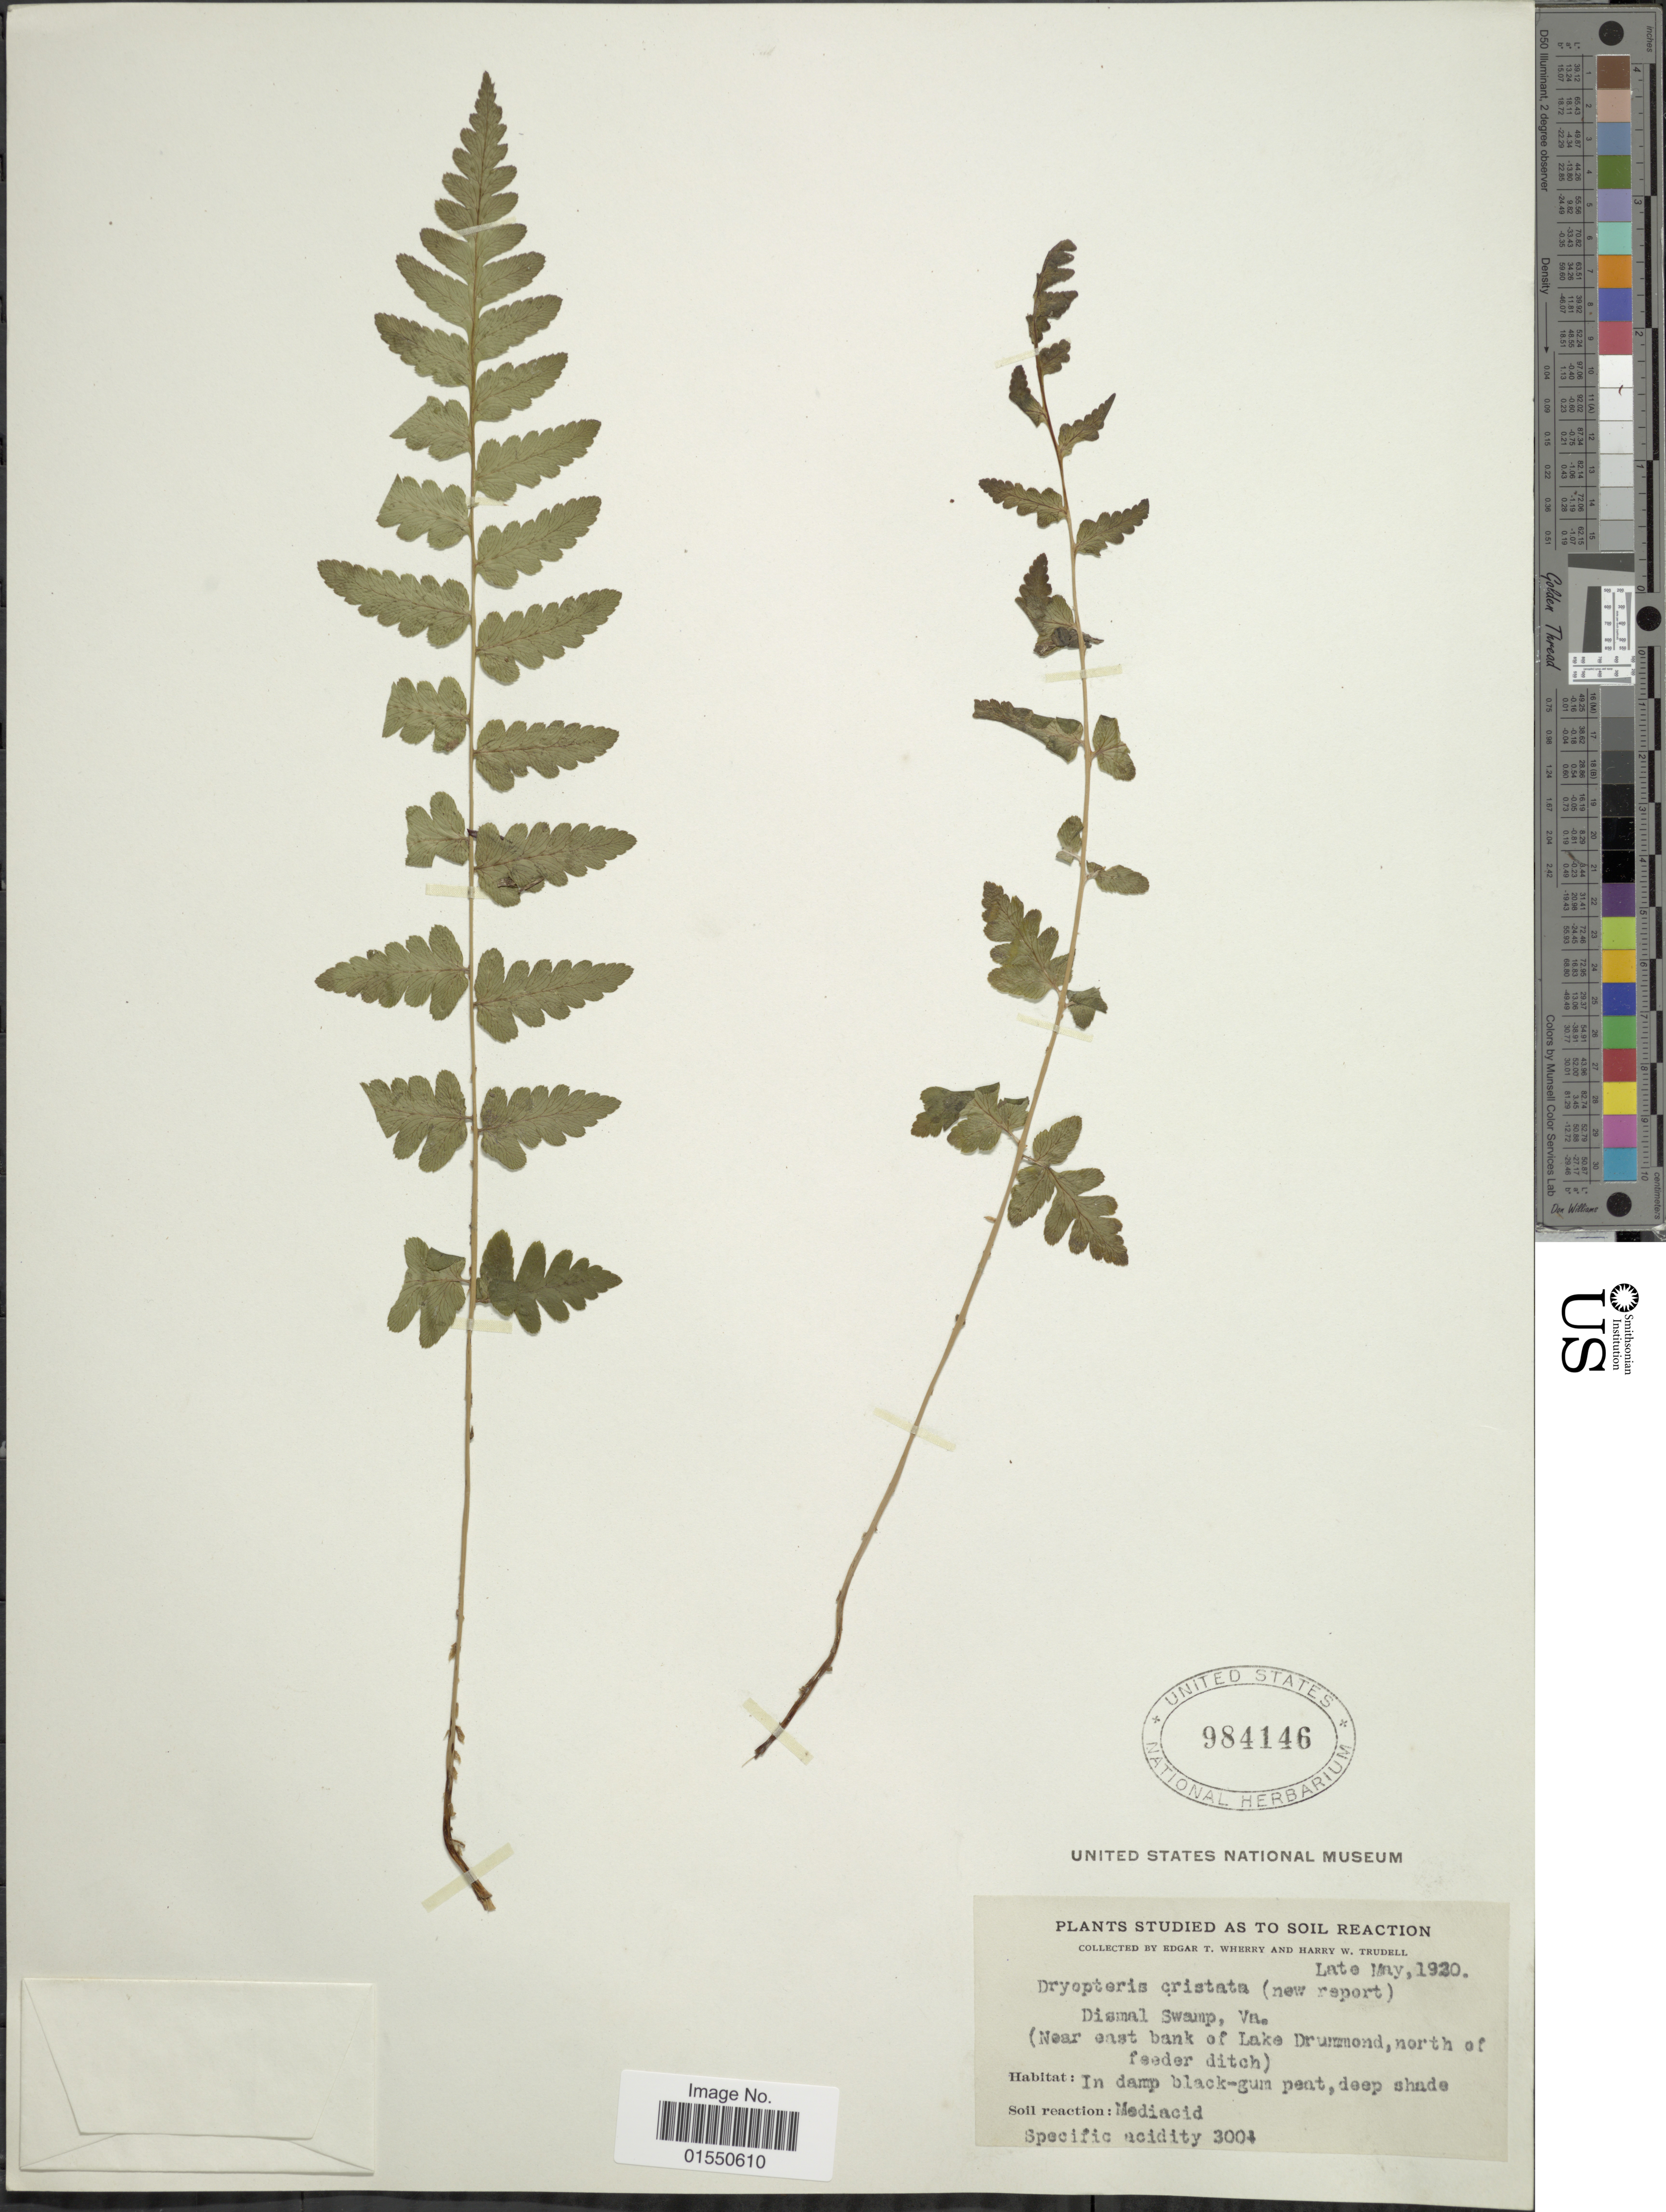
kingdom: Plantae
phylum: Tracheophyta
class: Polypodiopsida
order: Polypodiales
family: Dryopteridaceae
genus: Dryopteris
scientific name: Dryopteris cristata var. spinulosa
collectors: E. T. Wherry & H. Trudell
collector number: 3004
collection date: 1920-05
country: United States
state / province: Virginia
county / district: City of Chesapeake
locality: Near east bank of Lake Drummond, north of feeder ditch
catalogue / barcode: US 984146